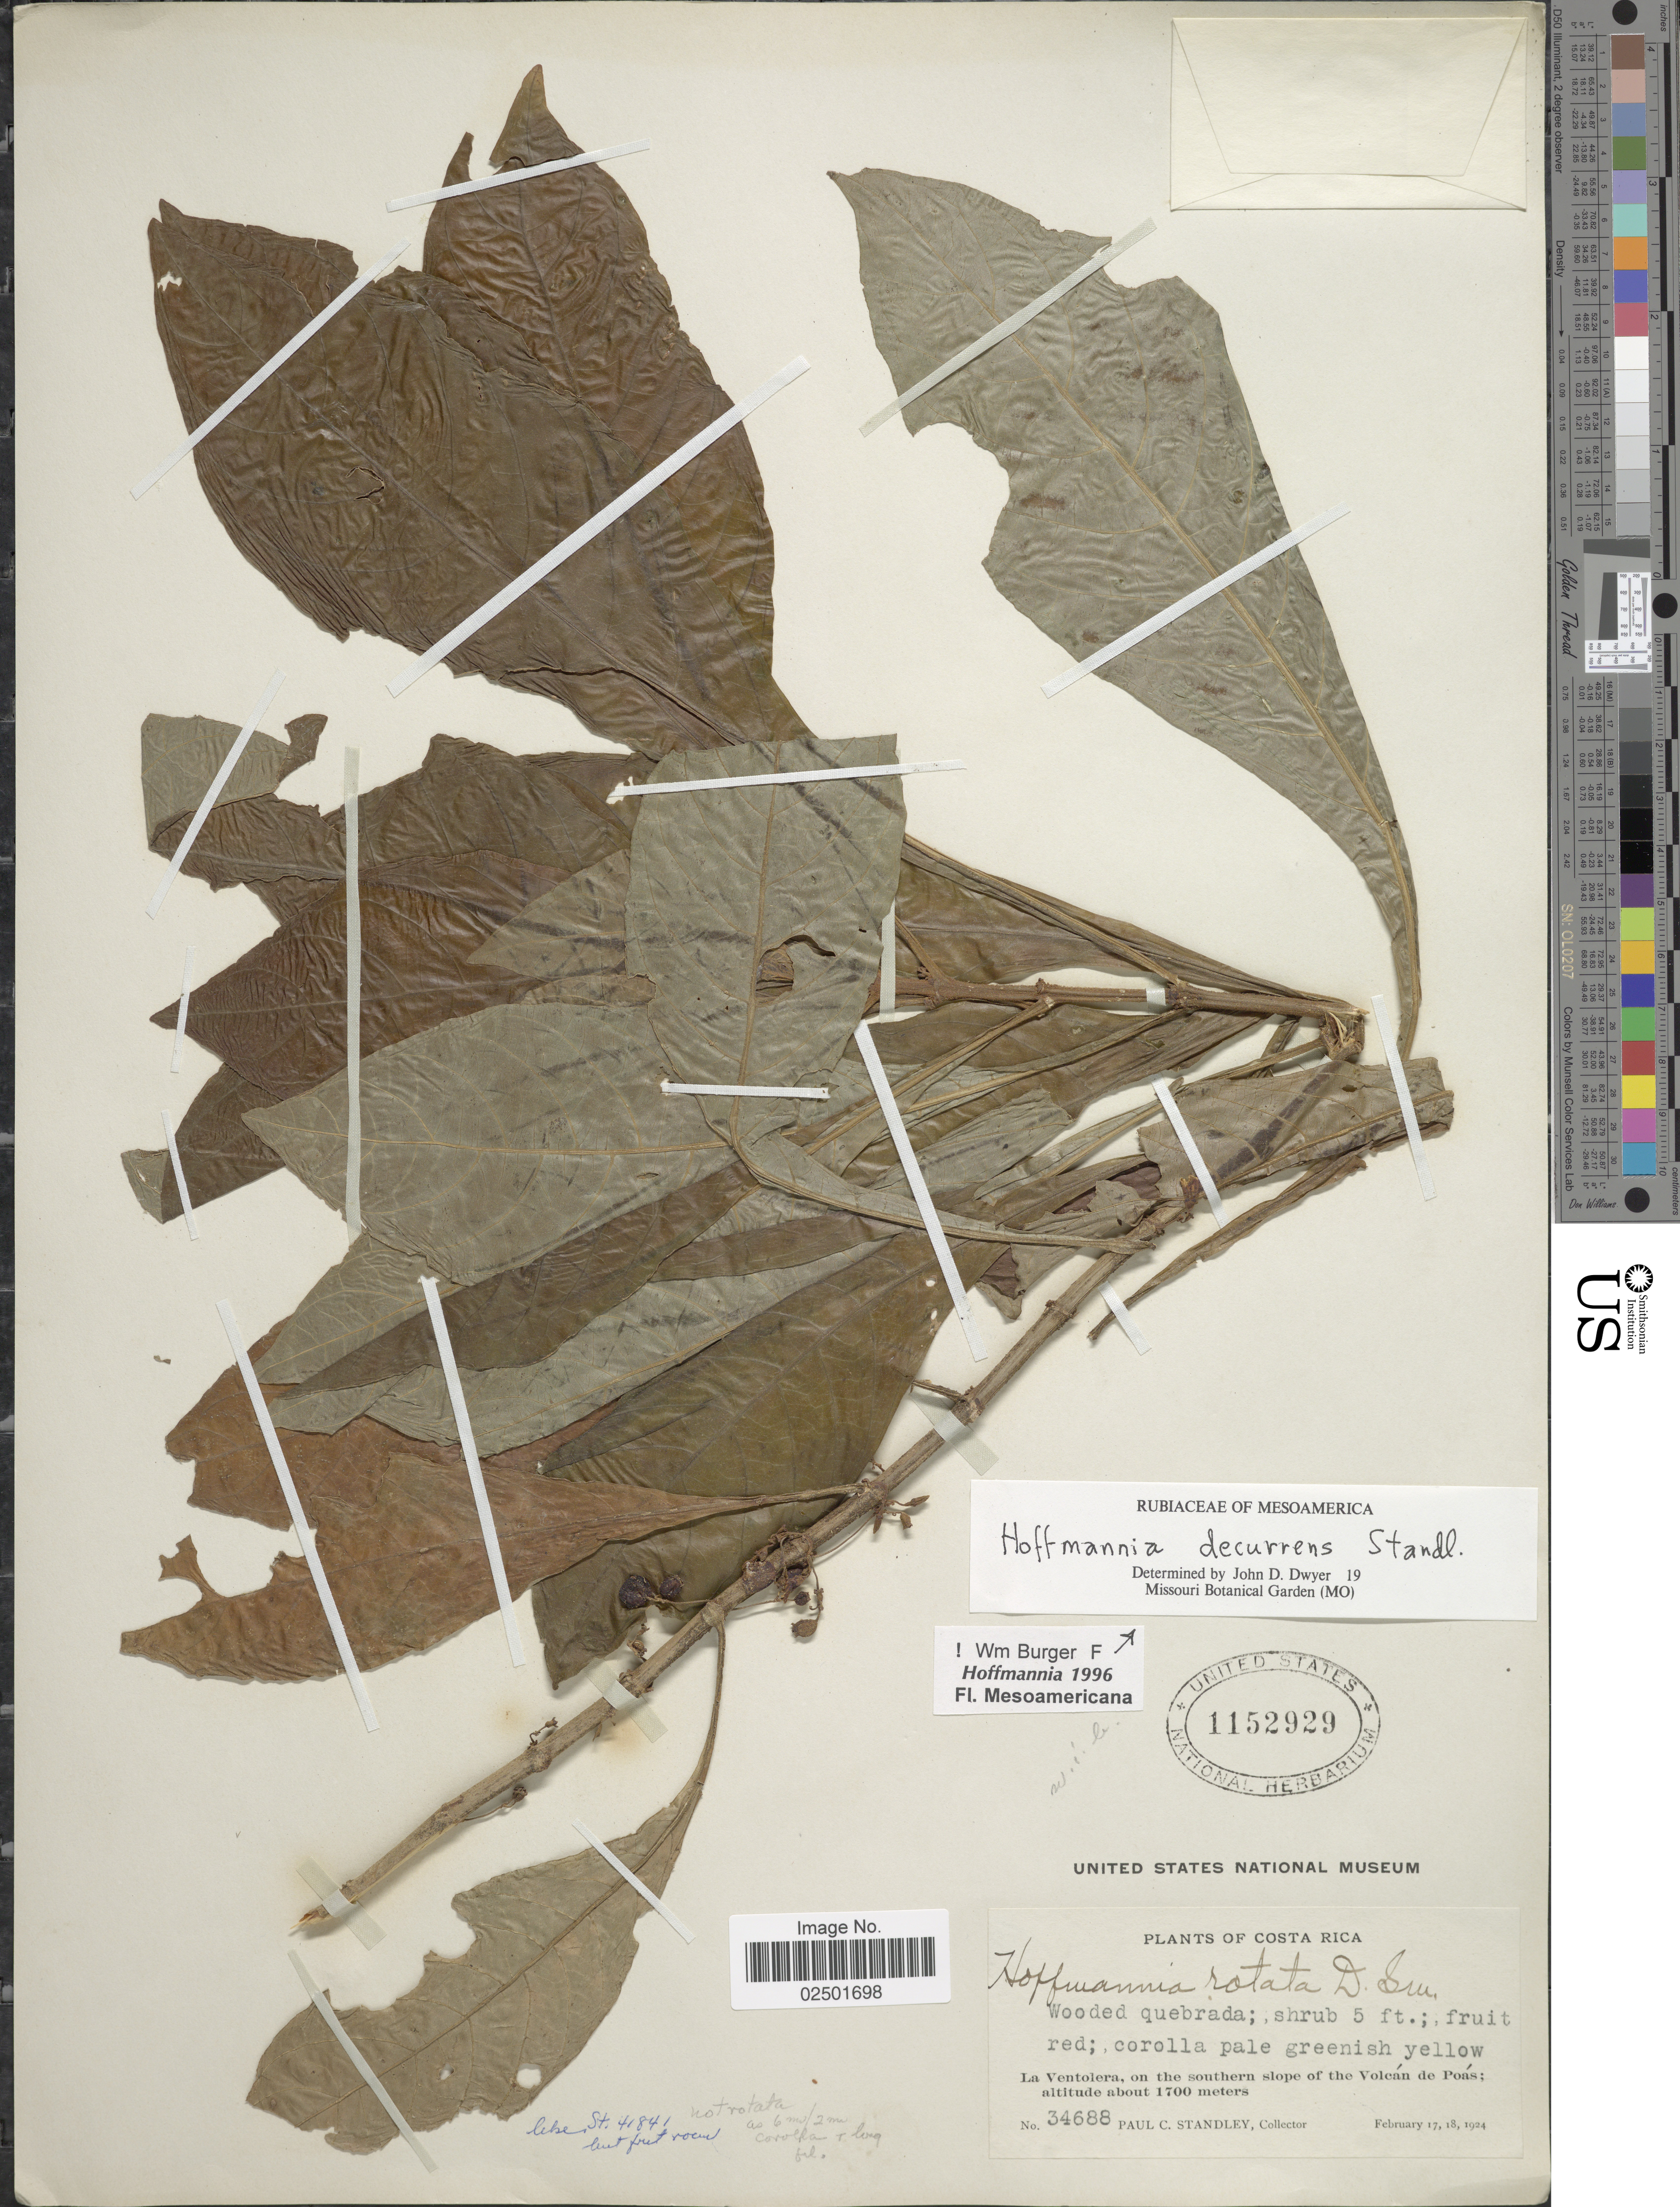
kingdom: Plantae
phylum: Tracheophyta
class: Magnoliopsida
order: Gentianales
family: Rubiaceae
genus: Hoffmannia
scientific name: Hoffmannia decurrens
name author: Standl.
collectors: P. C. Standley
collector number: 34688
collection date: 1924-02-17/1924-02-18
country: Costa Rica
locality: Wooded quebrada; La Ventolera, on the southern slope of the Volcán de Poás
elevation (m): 1700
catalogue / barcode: US 1152929